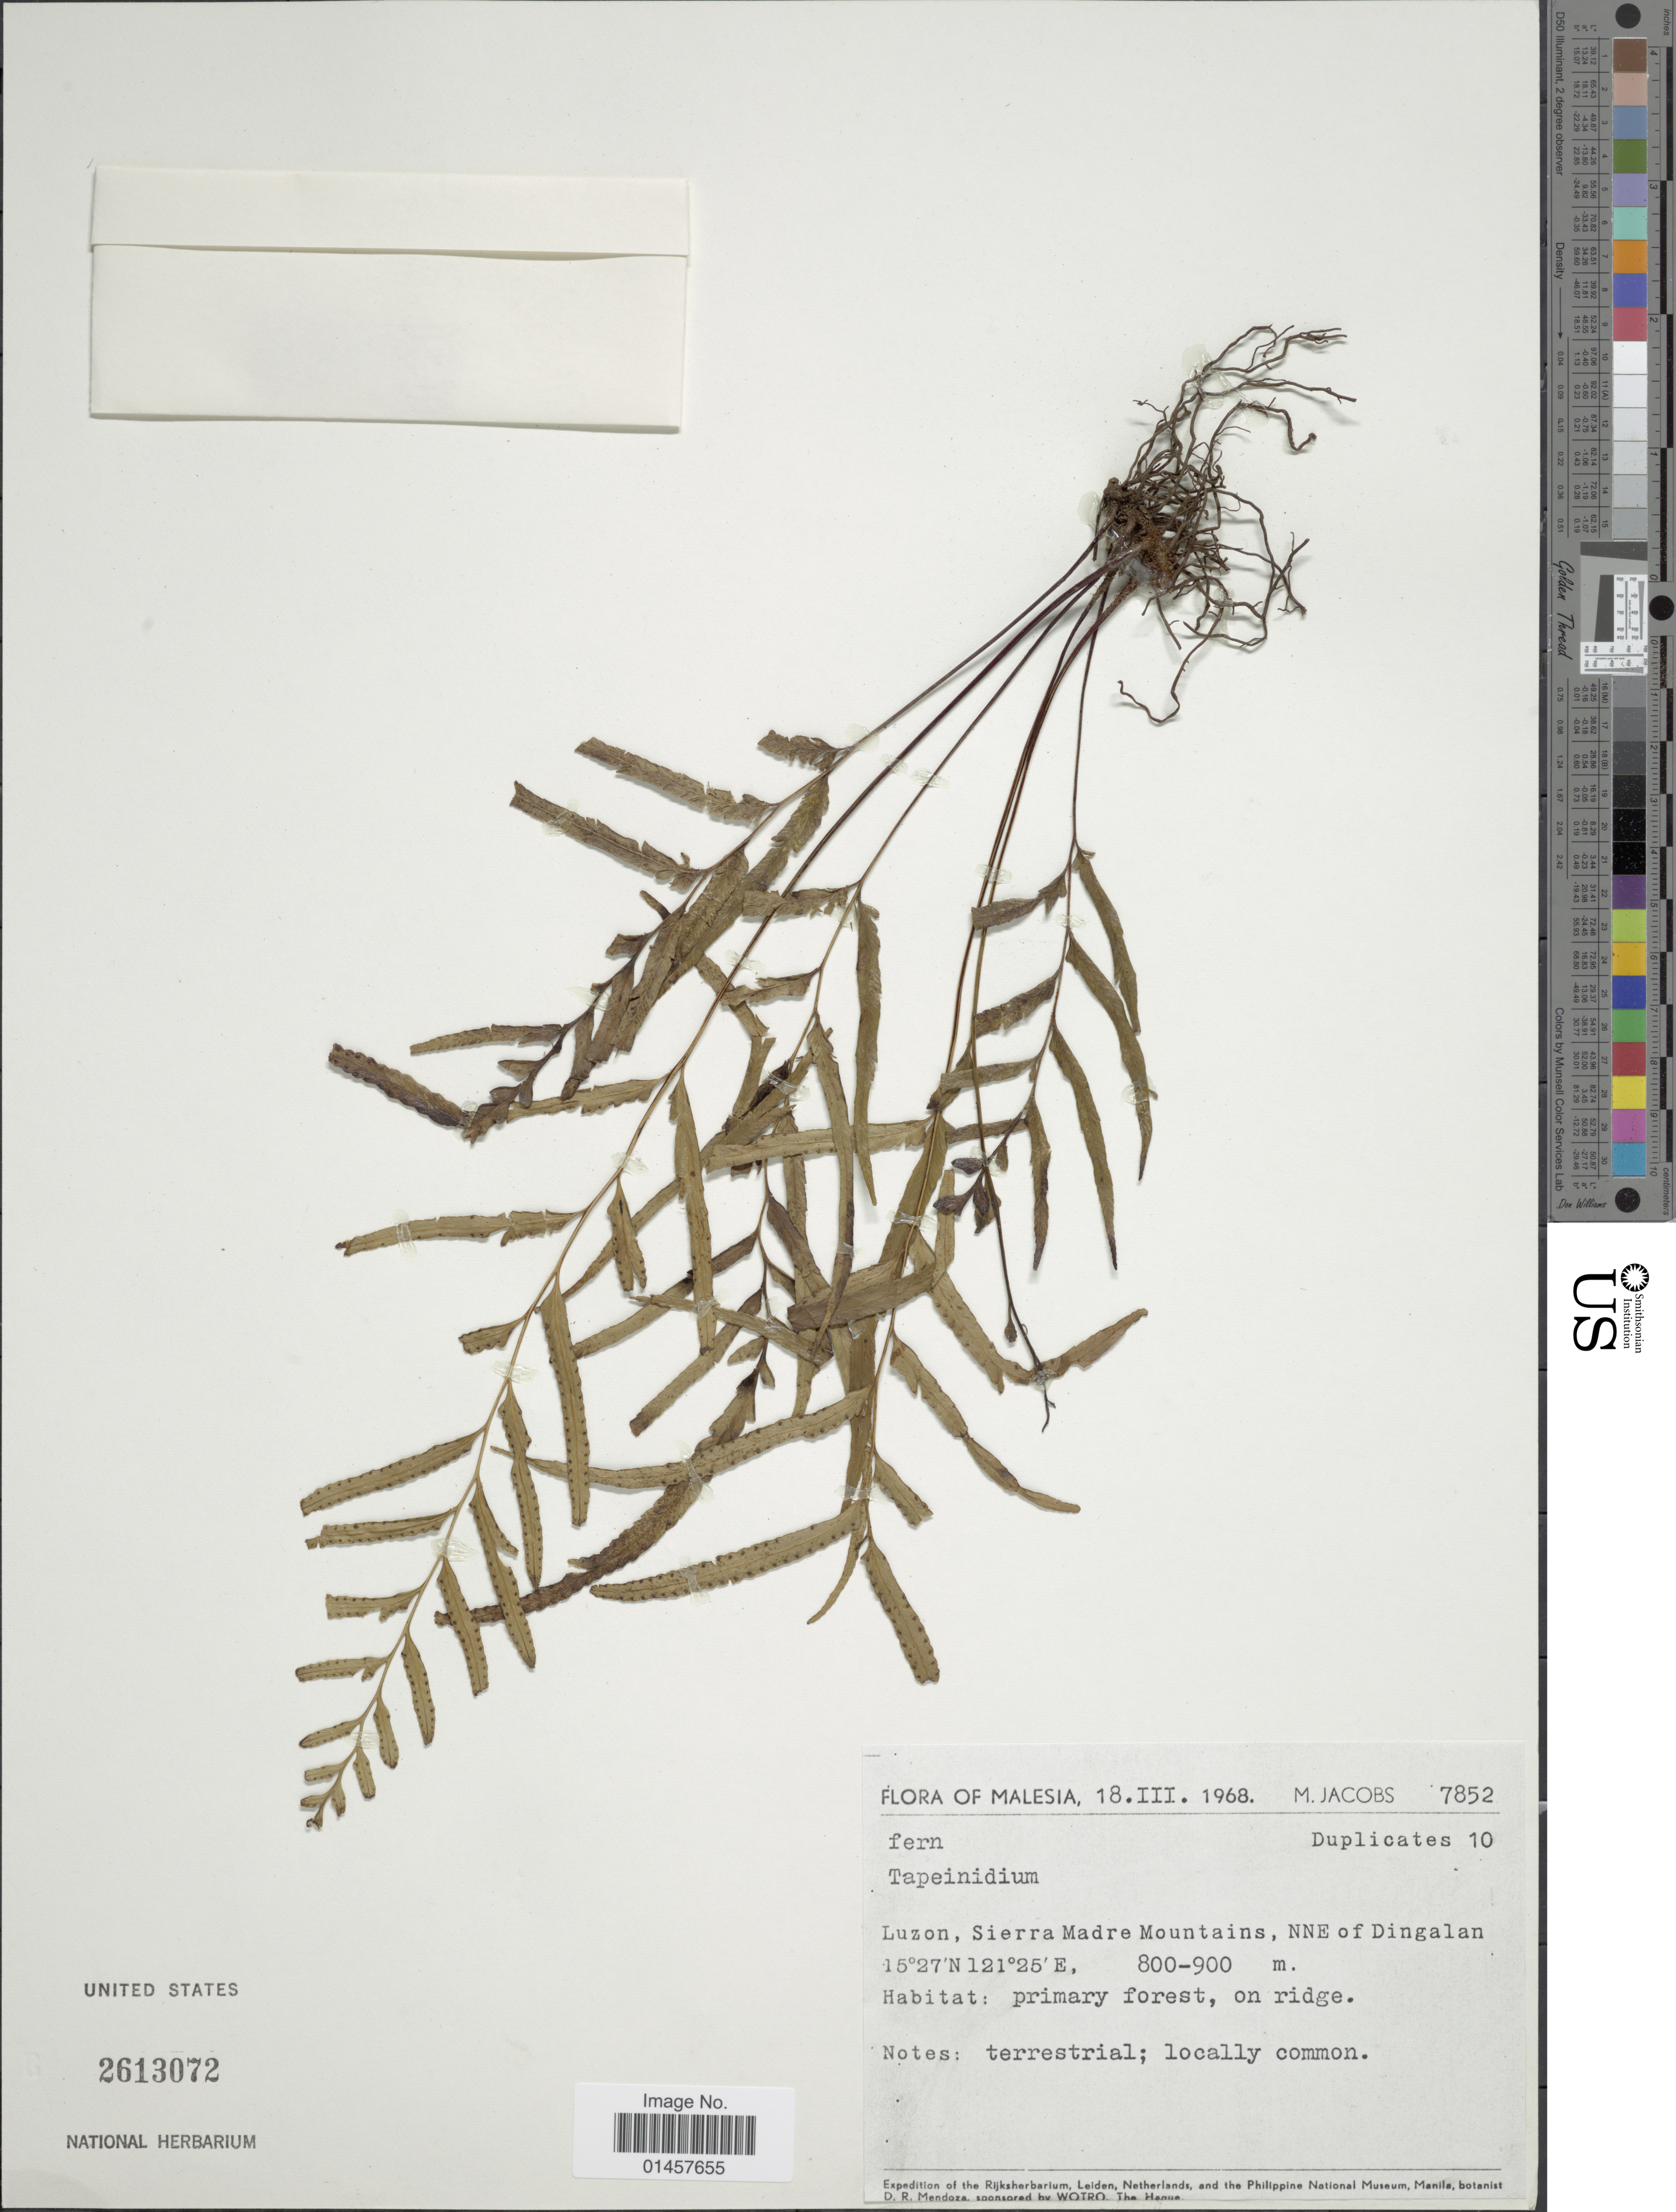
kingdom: Plantae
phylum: Tracheophyta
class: Polypodiopsida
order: Polypodiales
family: Lindsaeaceae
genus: Tapeinidium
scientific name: Tapeinidium pinnatum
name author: (Cav.) C. Chr.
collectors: M. Jacobs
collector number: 7852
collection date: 1968-03-18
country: Malaysia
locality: Luzon, Sierra Madre Mountains, NNE of Dingalam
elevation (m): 800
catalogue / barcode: US 2613072